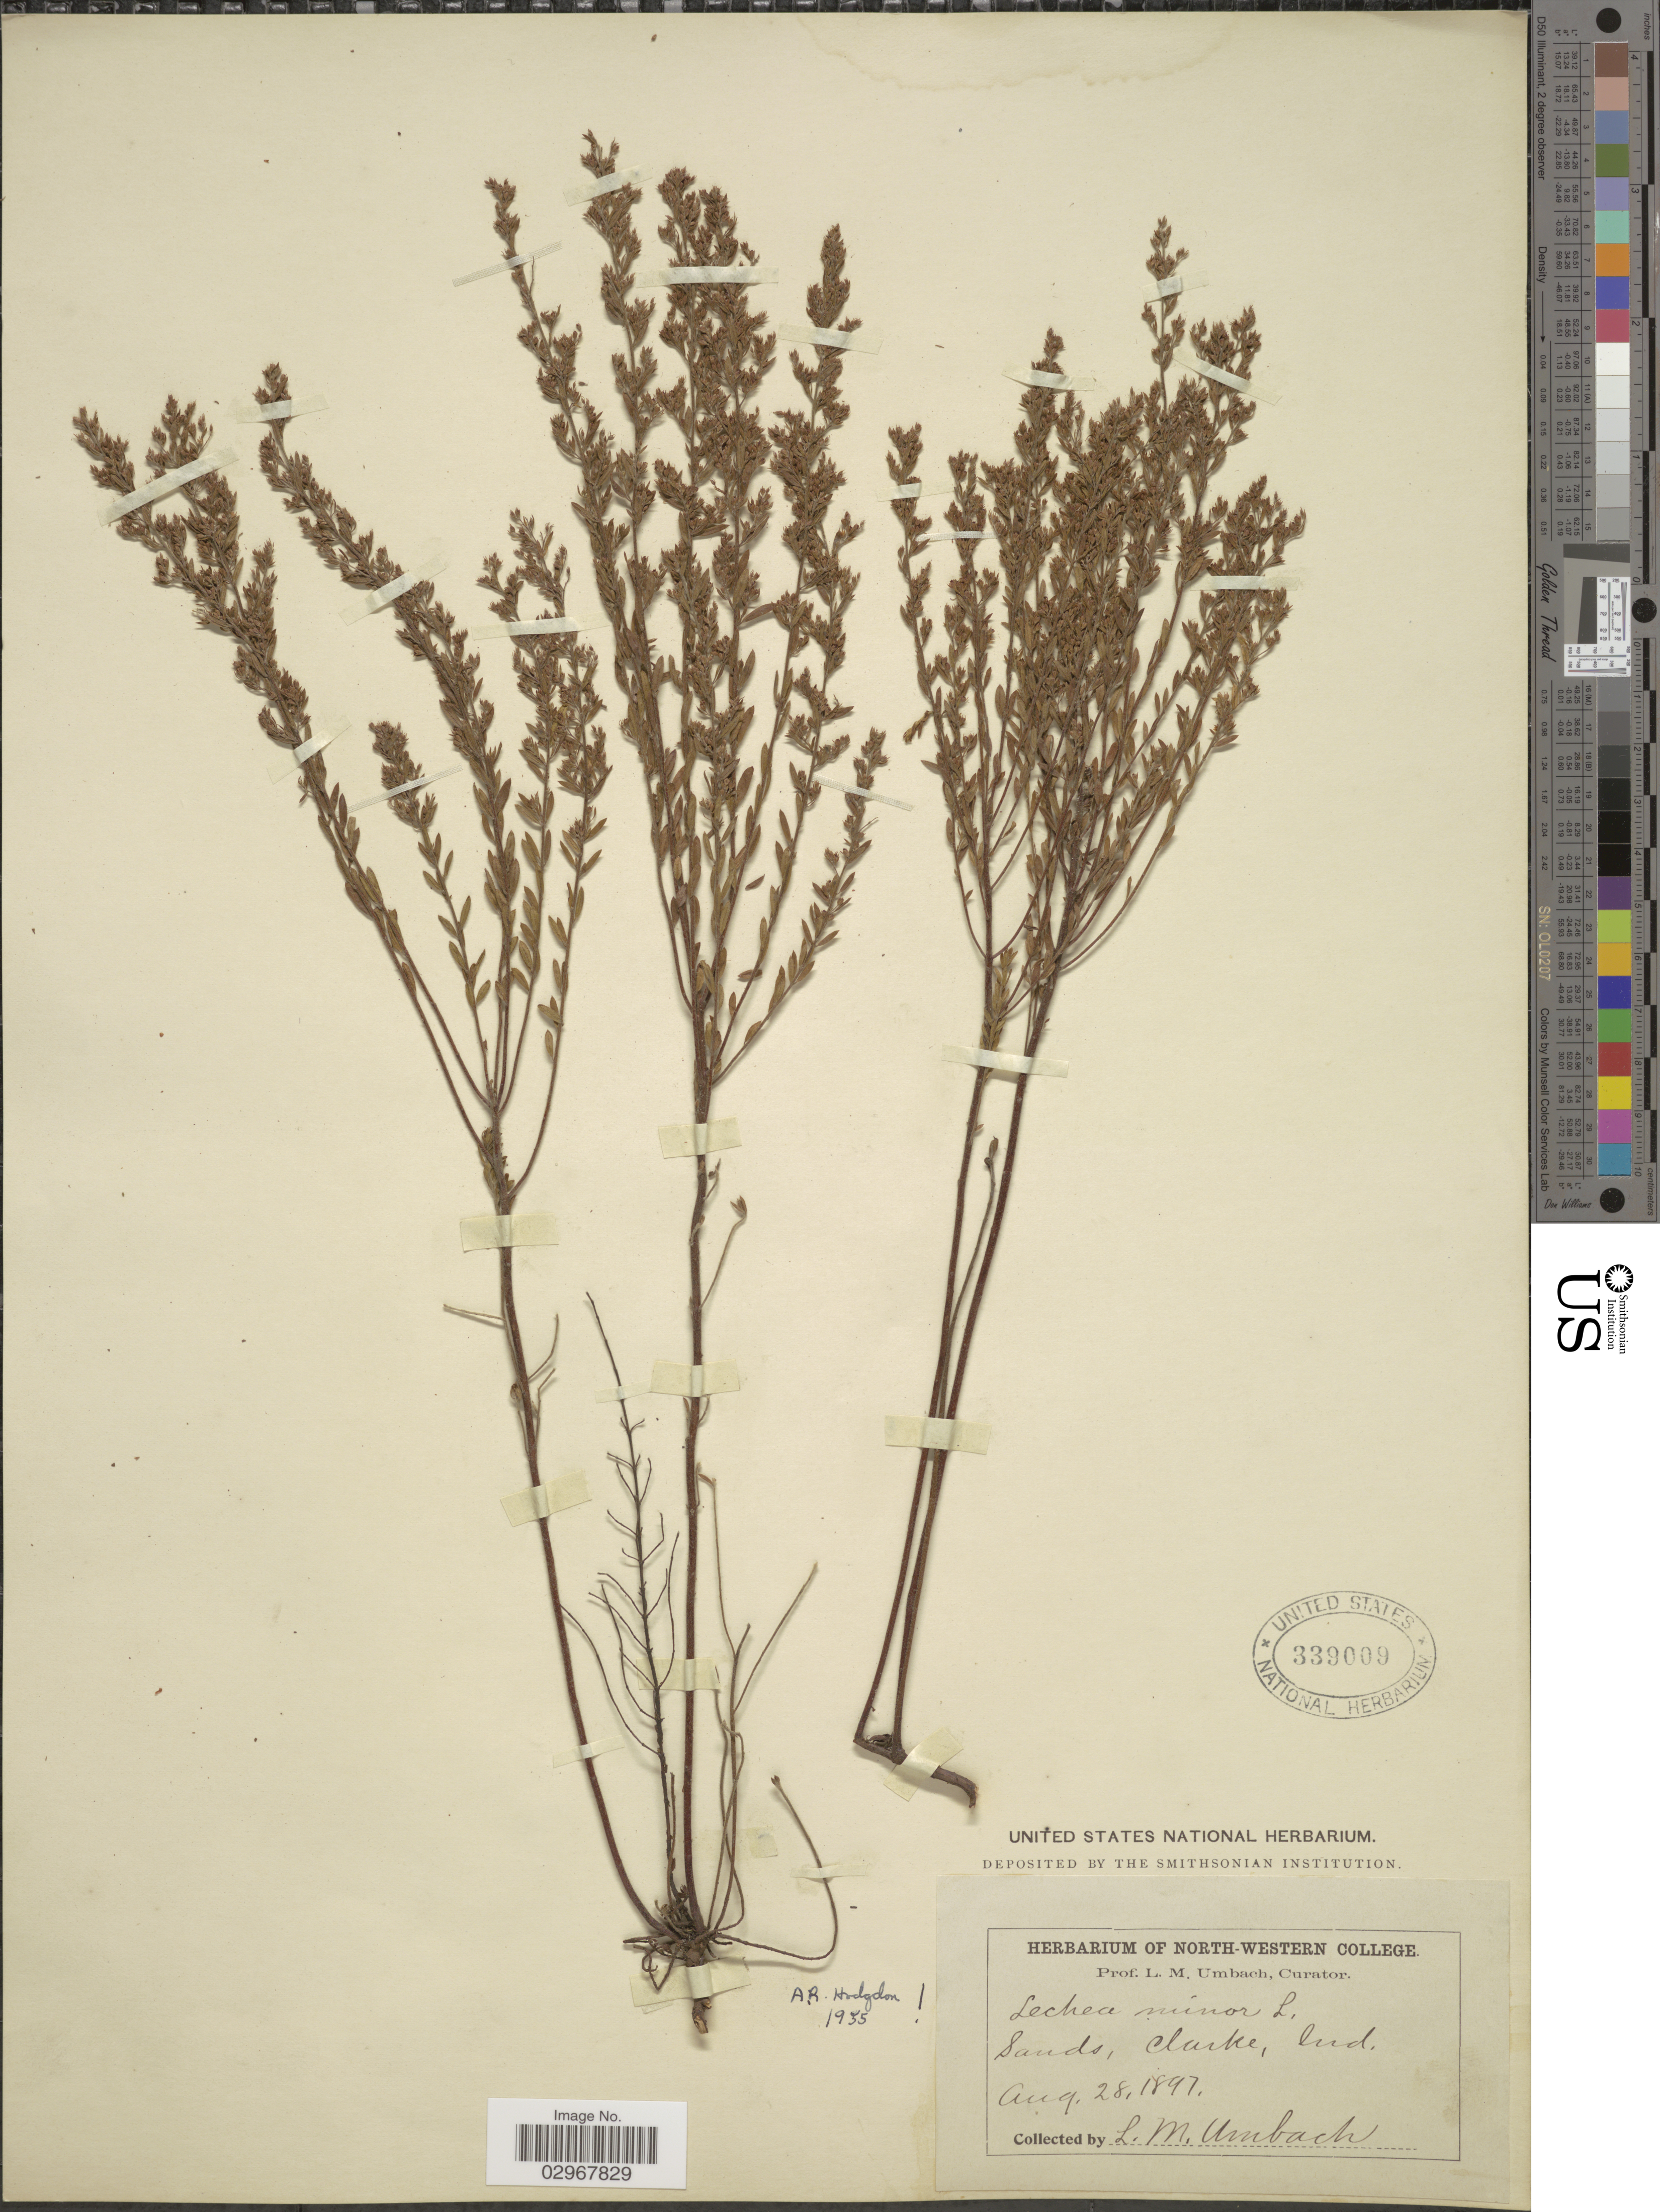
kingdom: Plantae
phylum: Tracheophyta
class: Magnoliopsida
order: Malvales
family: Cistaceae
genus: Lechea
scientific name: Lechea minor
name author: L.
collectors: L. M. Umbach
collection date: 1897-08-28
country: United States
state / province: Indiana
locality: Sands, Clarke.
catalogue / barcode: US 339009